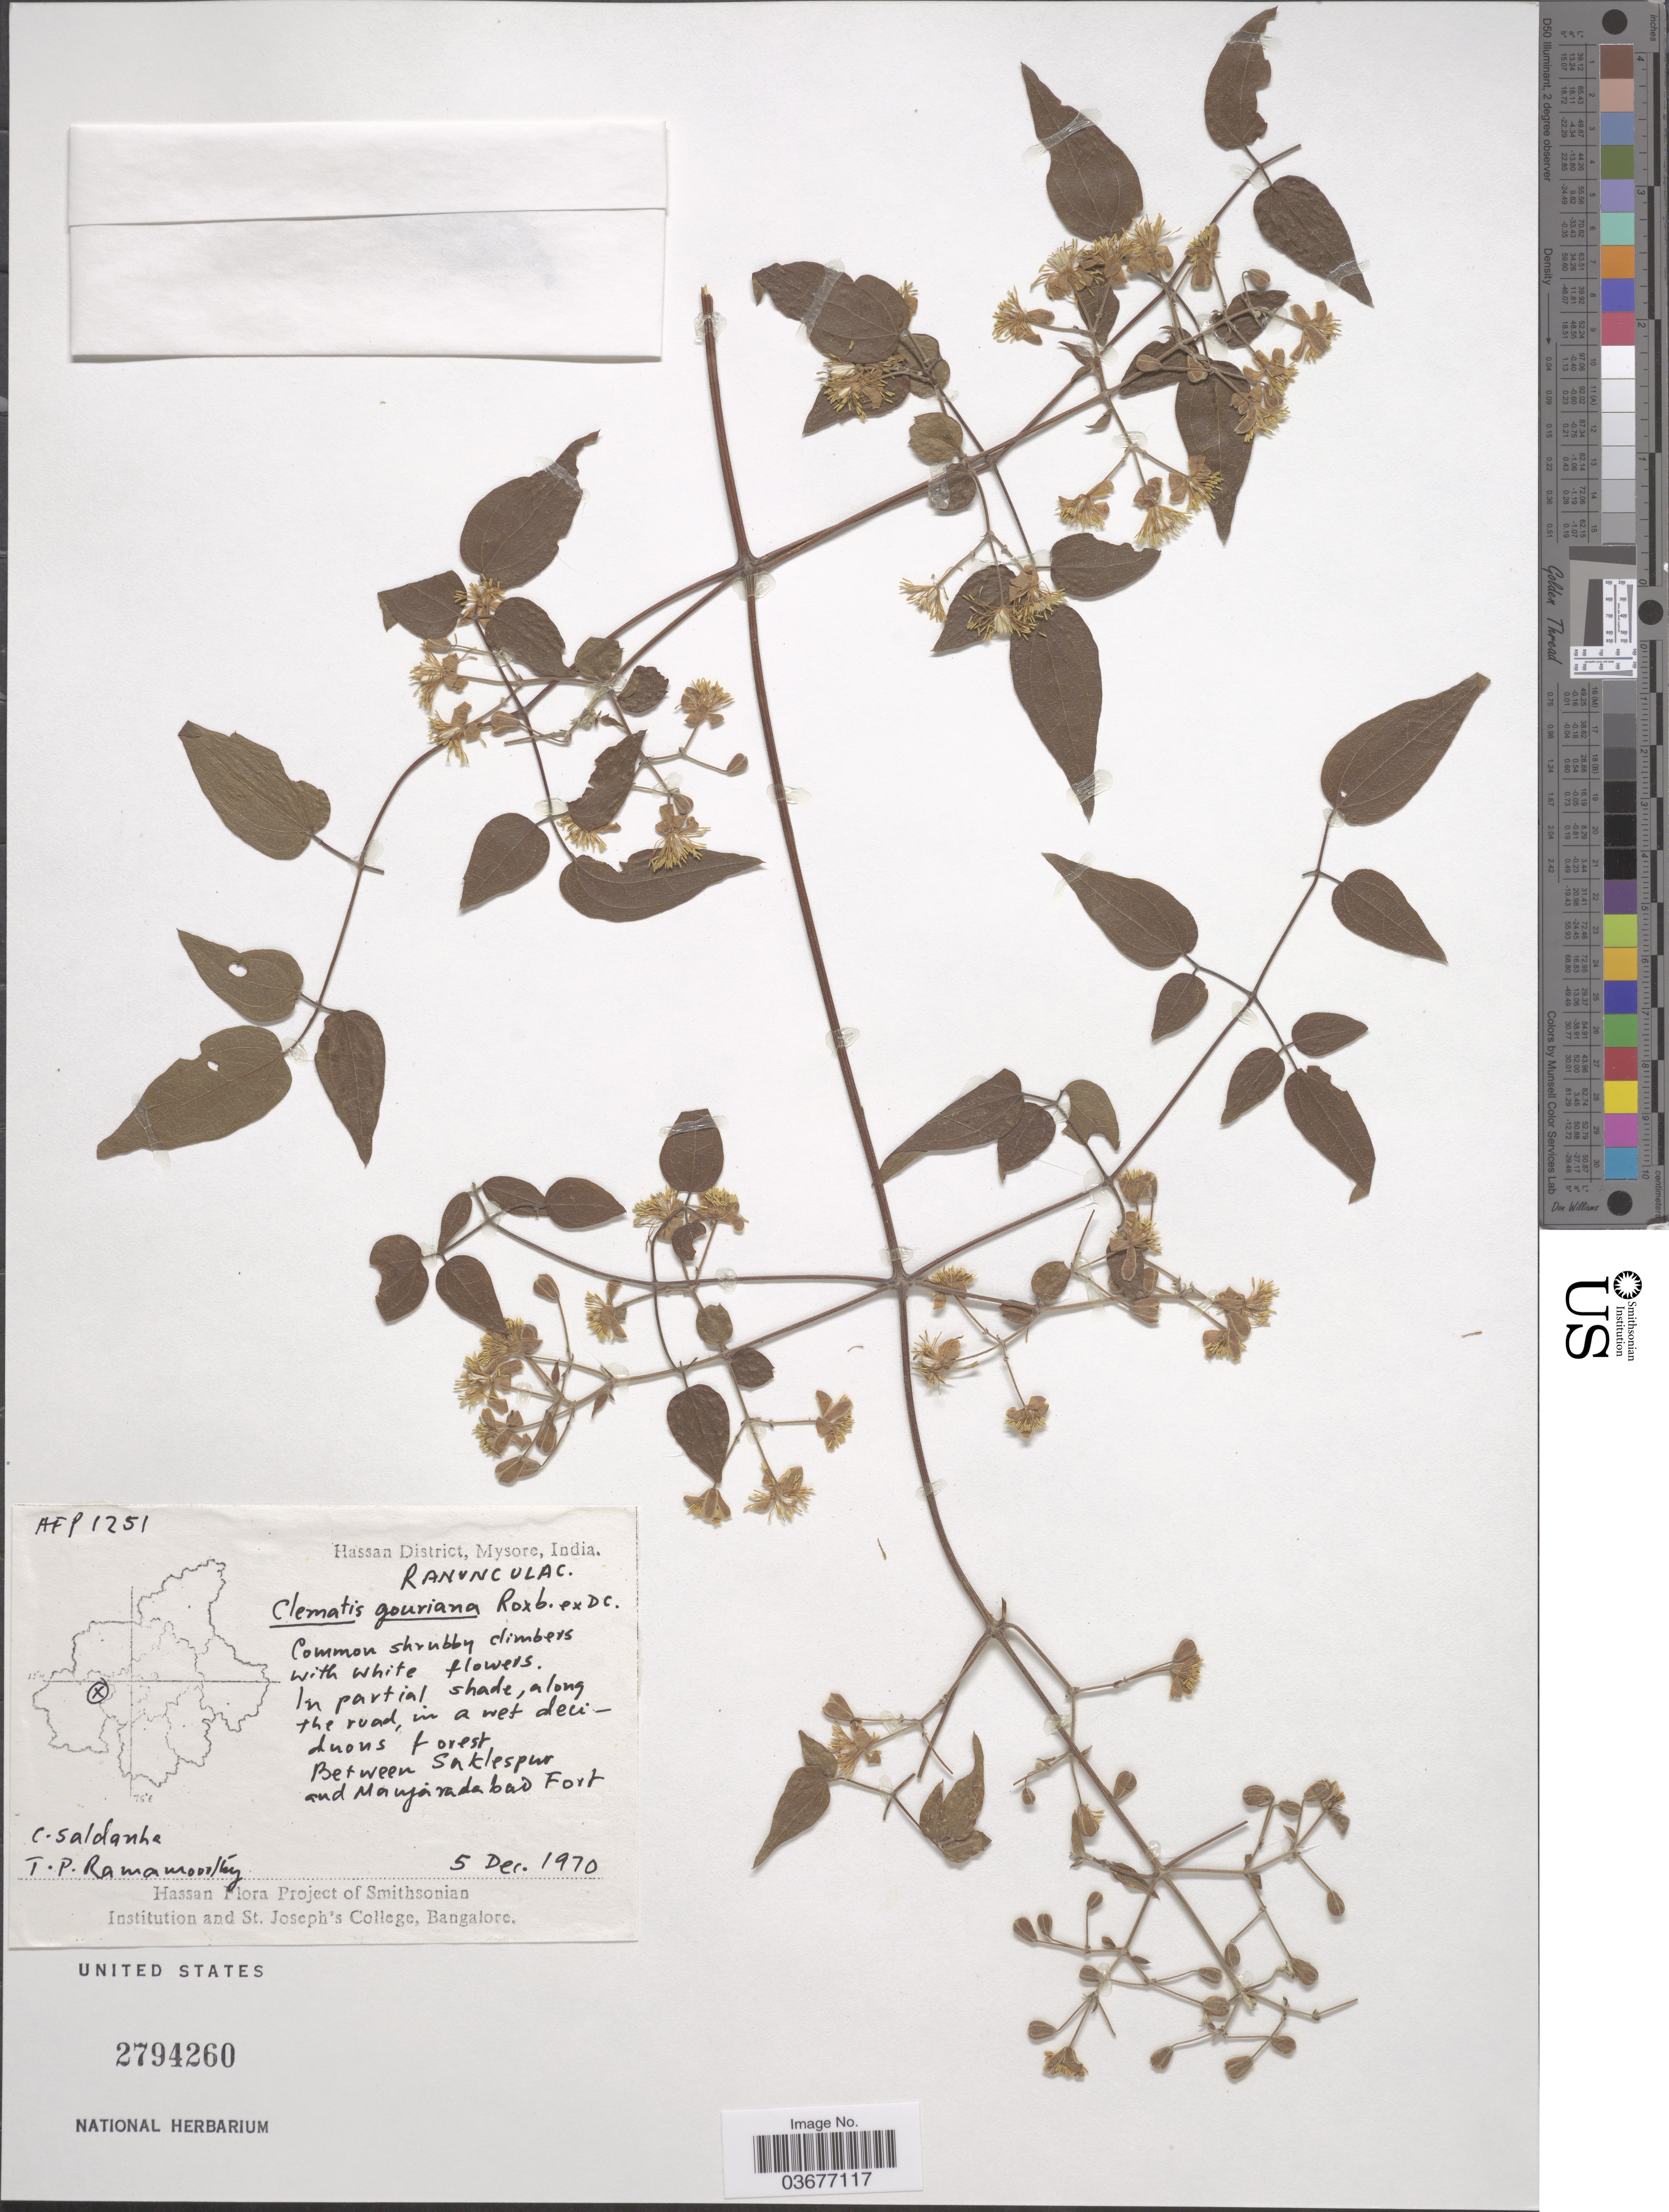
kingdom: Plantae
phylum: Tracheophyta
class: Magnoliopsida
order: Ranunculales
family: Ranunculaceae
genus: Clematis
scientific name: Clematis gouriana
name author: Roxb. ex DC.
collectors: C. Saldanha & T. P. Ramamoorthy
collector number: HFP 1251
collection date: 1970-12-05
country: India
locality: Hassan District, Mysore. Between Saklespur and Manjaradabad Fort.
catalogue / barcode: US 2794260